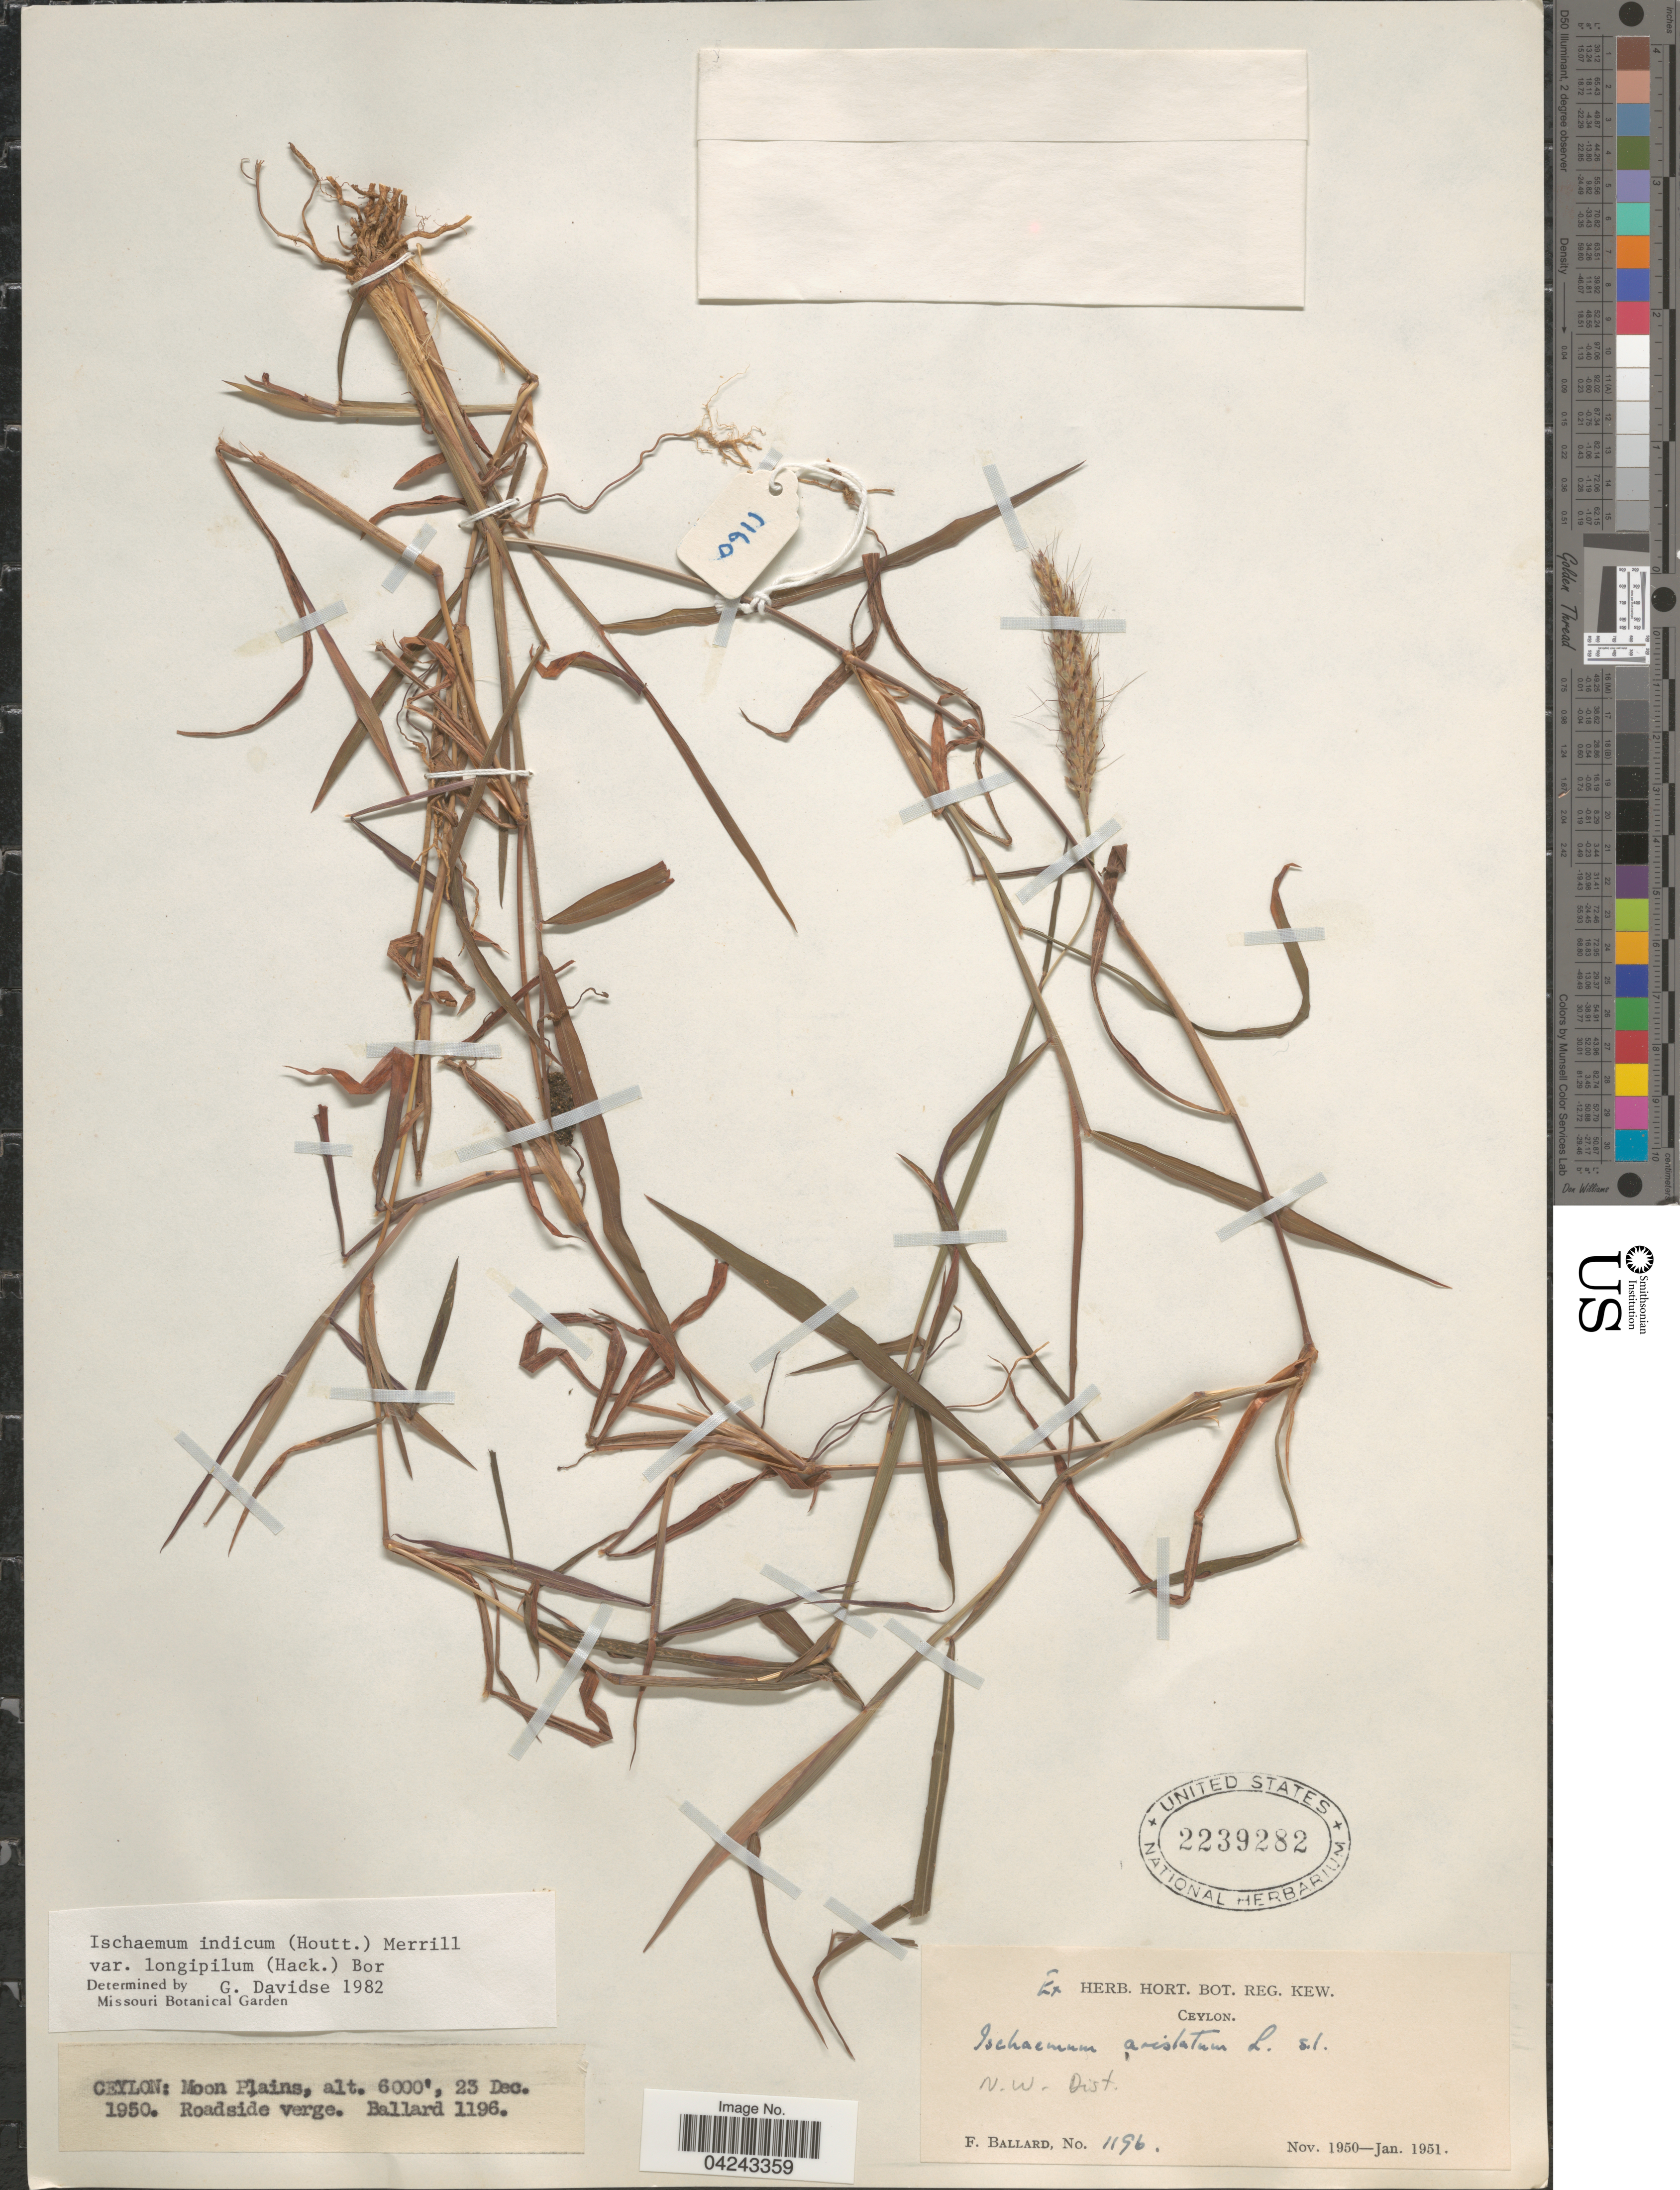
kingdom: Plantae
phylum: Tracheophyta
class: Liliopsida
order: Poales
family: Poaceae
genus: Ischaemum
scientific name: Ischaemum ciliare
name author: Retz.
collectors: F. Ballard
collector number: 1196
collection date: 1950-12-23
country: Sri Lanka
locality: Ceylon: Moon Plains. N.W. Dist.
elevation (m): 1829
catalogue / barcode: US 2239282